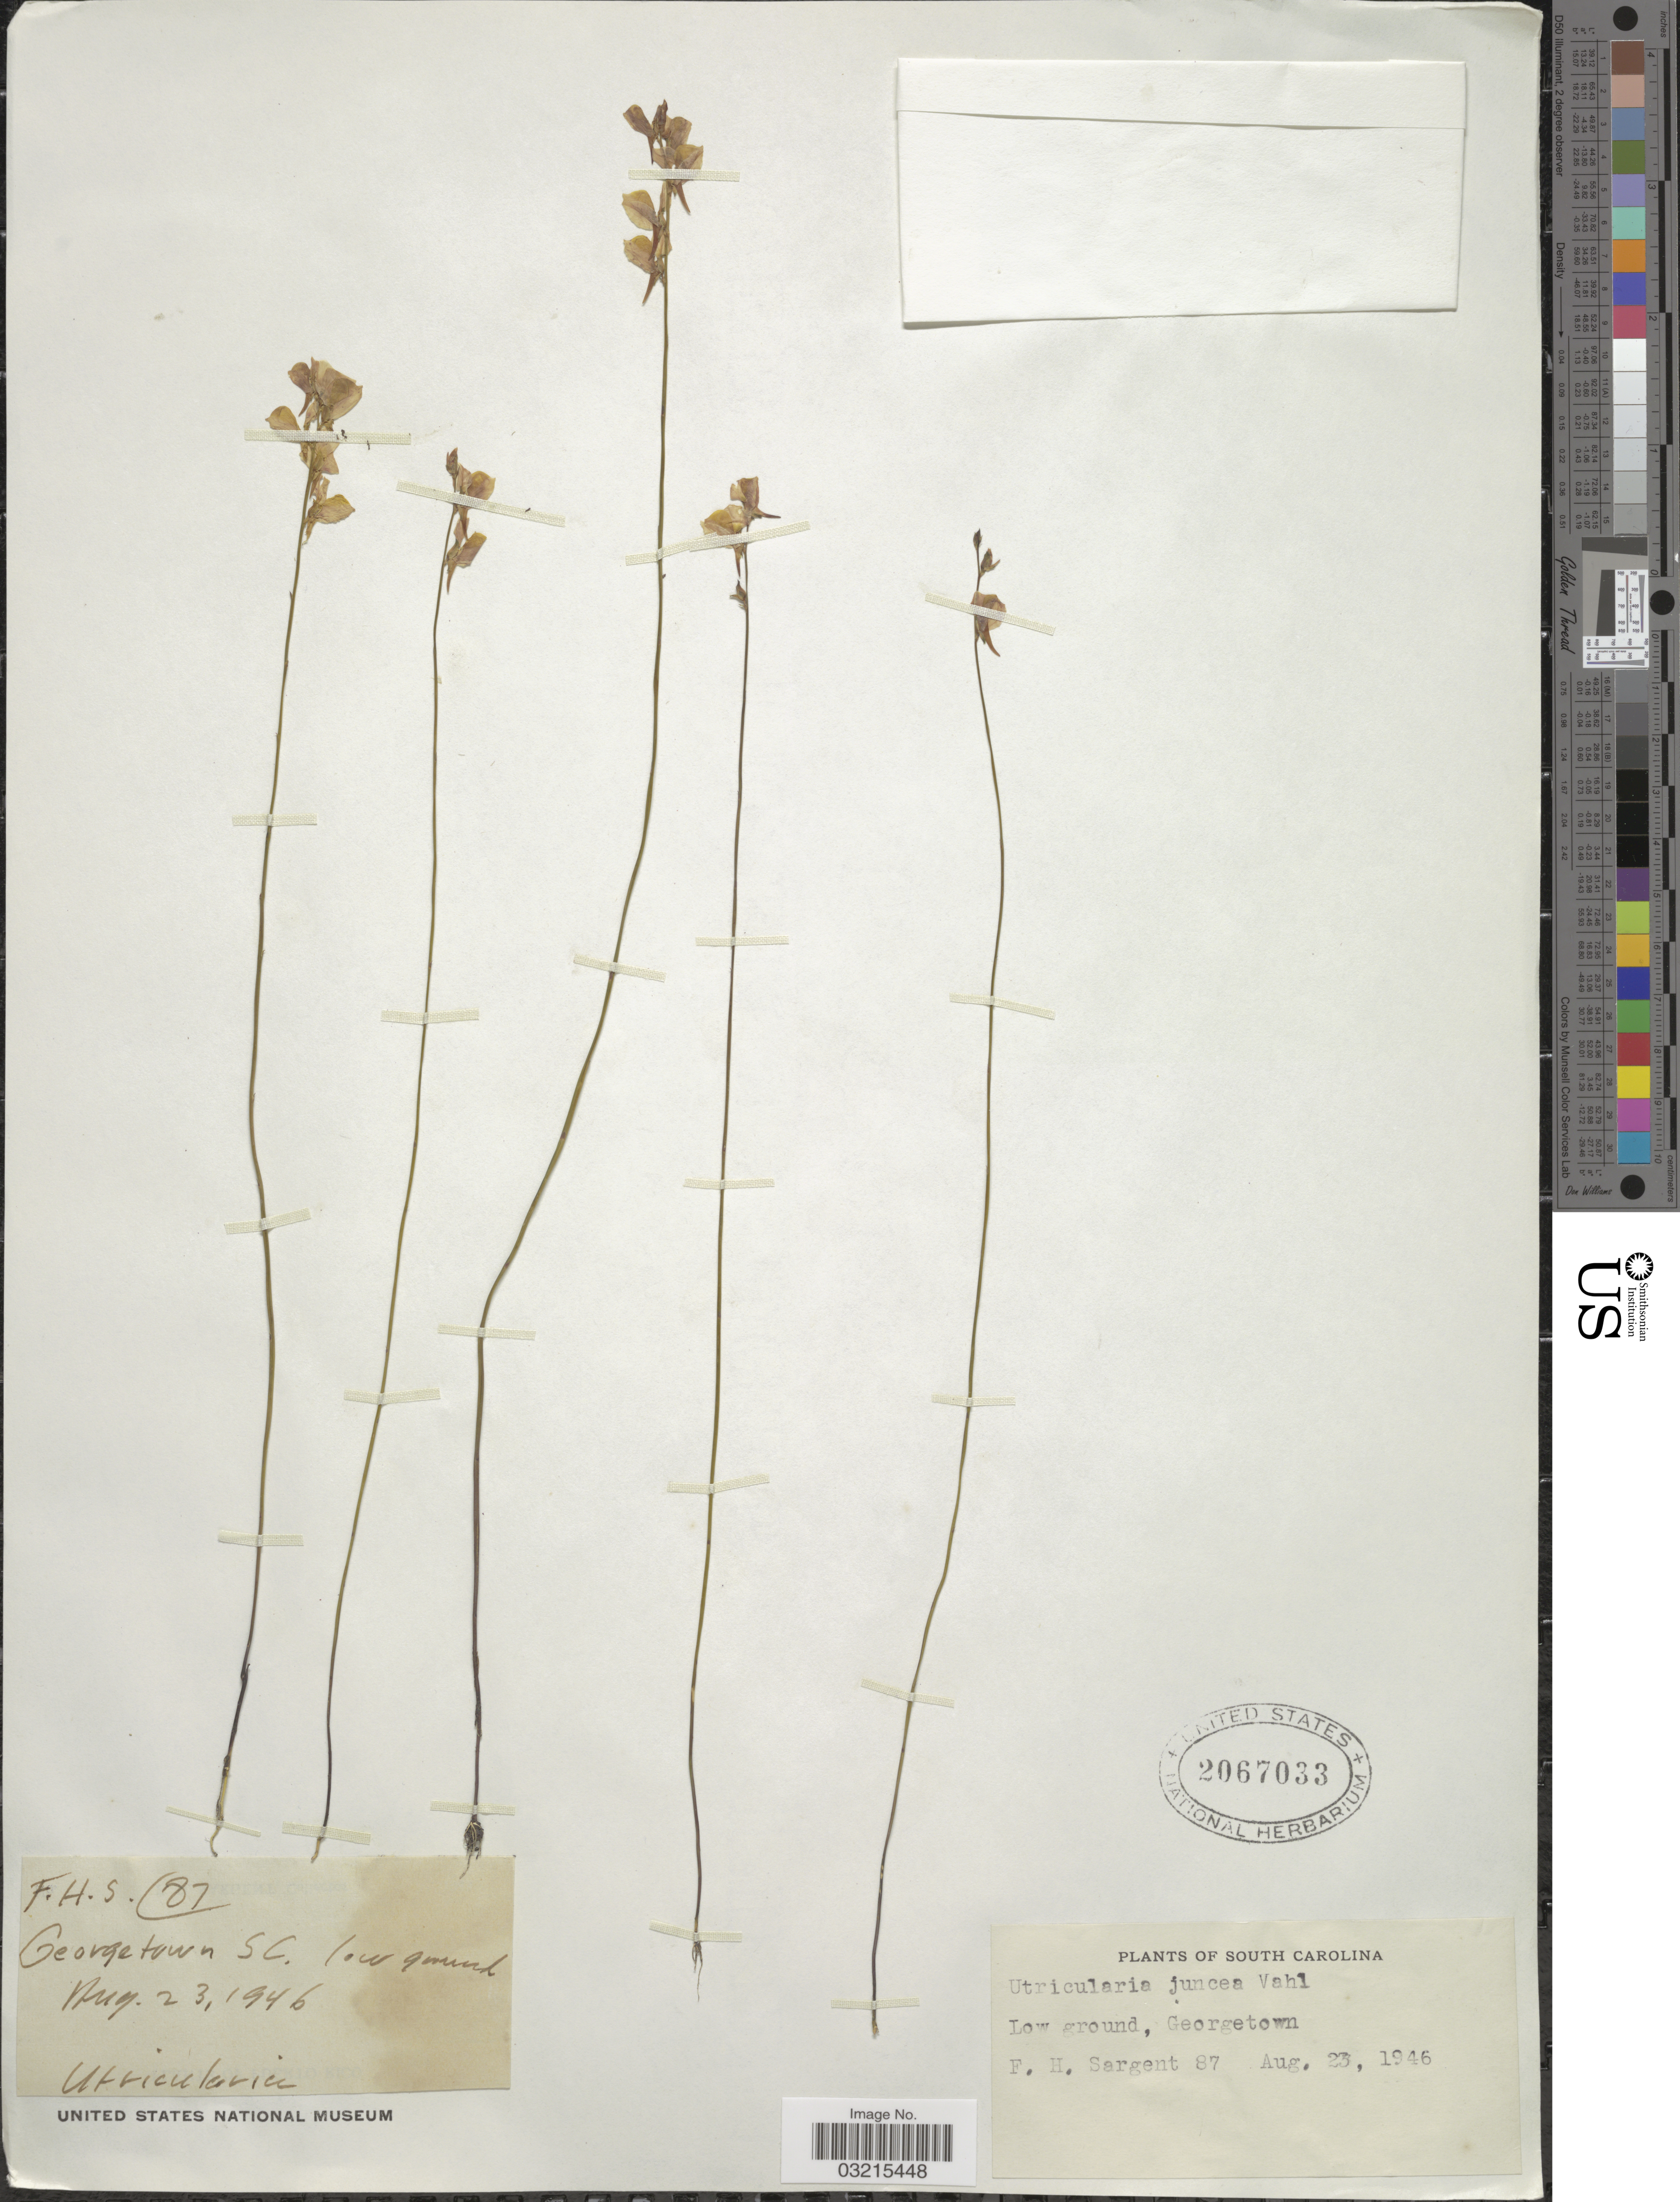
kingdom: Plantae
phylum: Tracheophyta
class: Magnoliopsida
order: Lamiales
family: Lentibulariaceae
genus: Utricularia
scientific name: Utricularia juncea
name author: Vahl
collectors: F. H. Sargent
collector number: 87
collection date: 1946-08-23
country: United States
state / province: South Carolina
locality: Georgetown SC.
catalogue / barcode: US 2067033